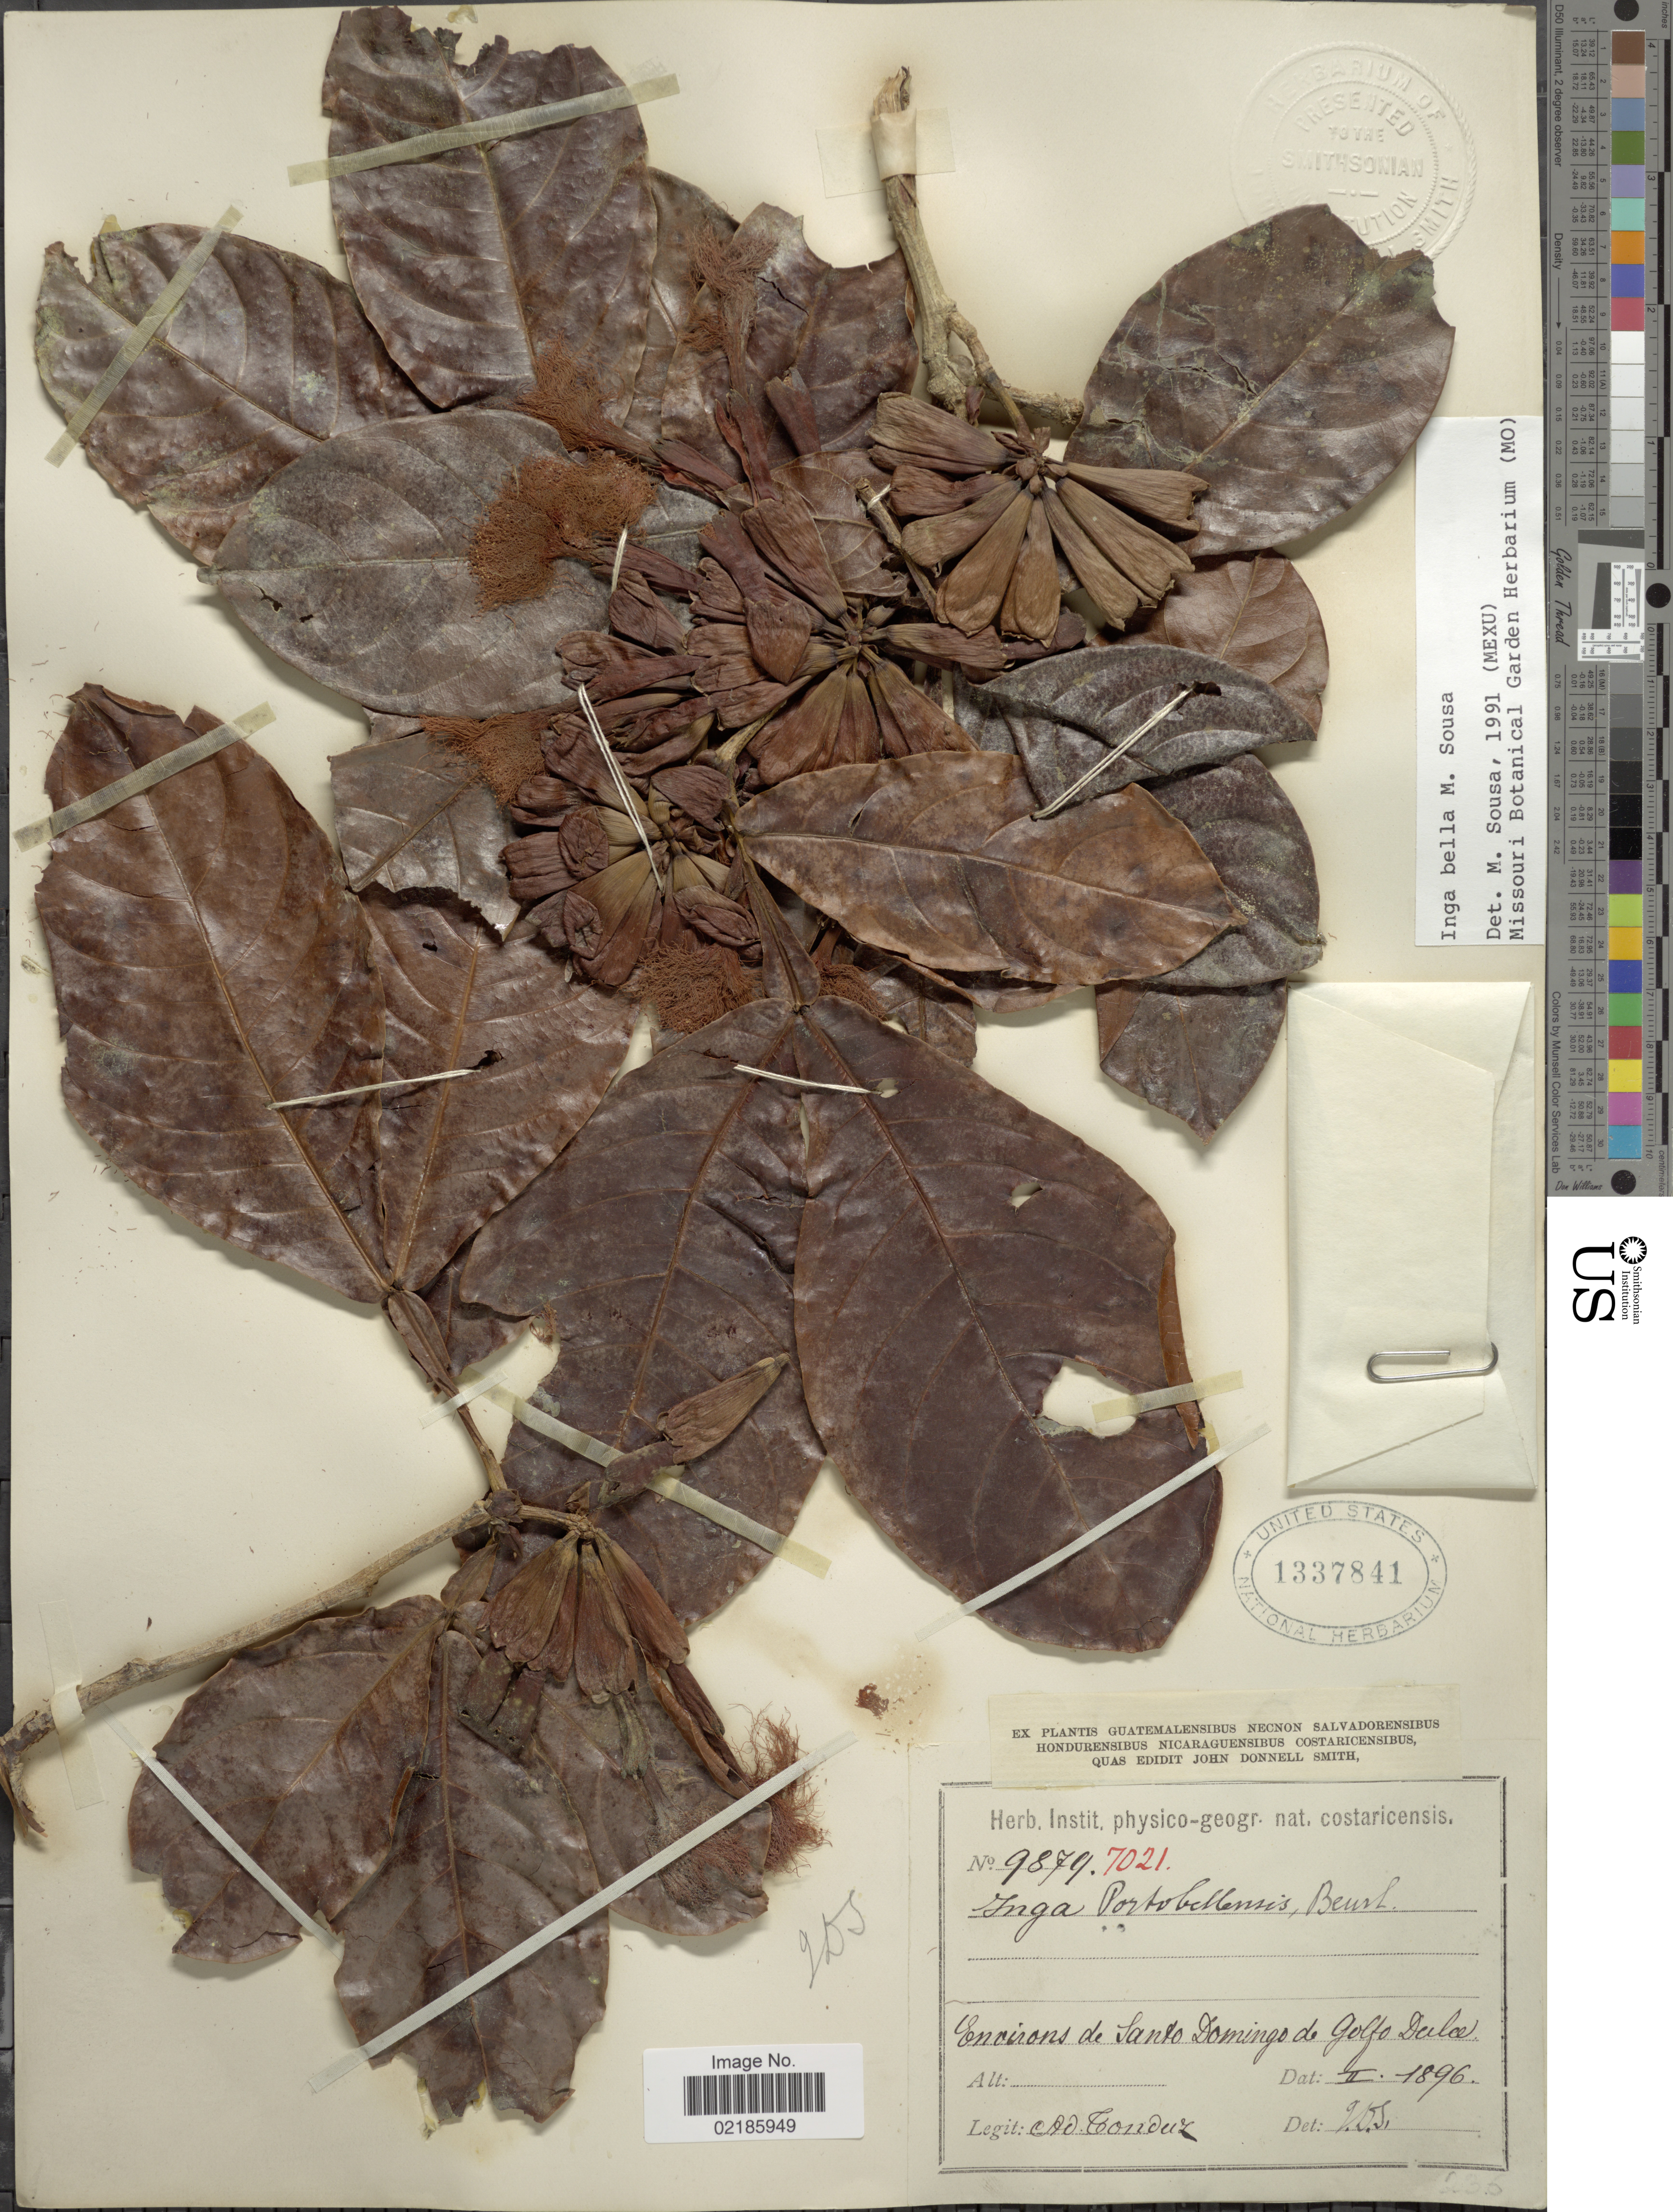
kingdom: Plantae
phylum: Tracheophyta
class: Magnoliopsida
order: Fabales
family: Fabaceae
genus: Inga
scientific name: Inga bella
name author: M. Sousa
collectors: A. Tonduz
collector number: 9879/7021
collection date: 1896-02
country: Costa Rica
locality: Environs de Santo Domingo de Golfo Dulce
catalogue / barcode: US 1337841